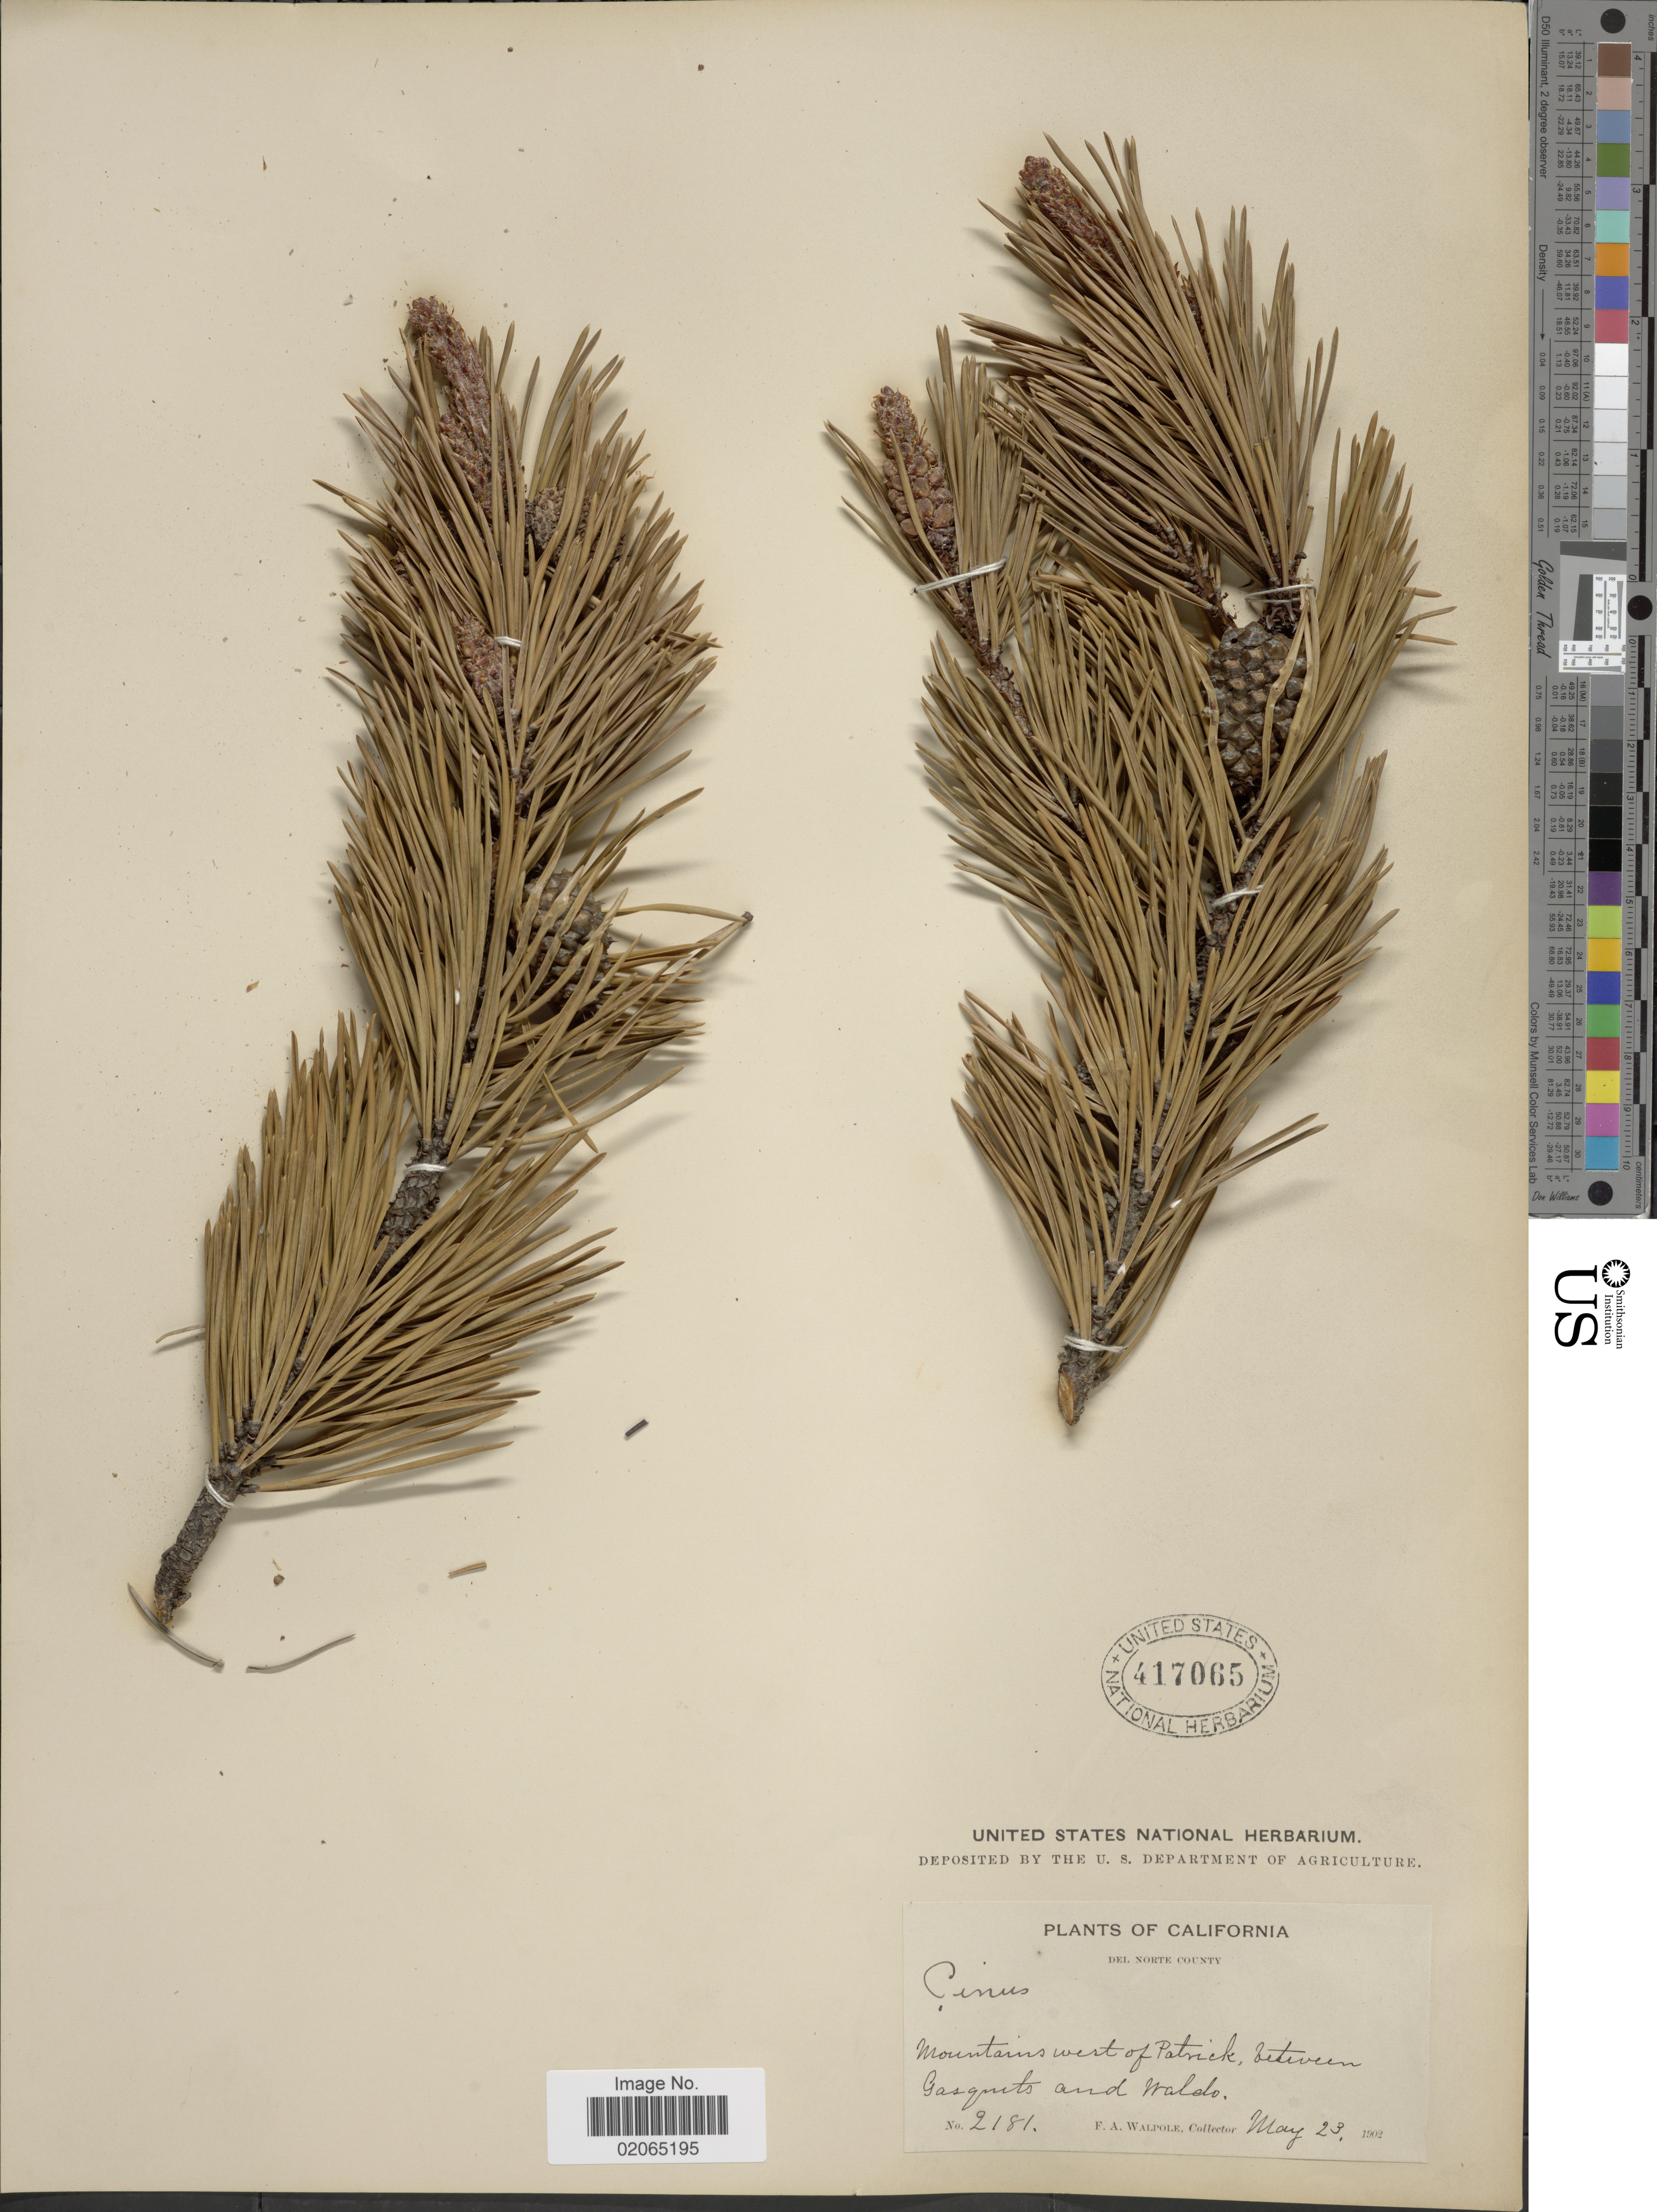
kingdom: Plantae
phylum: Tracheophyta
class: Pinopsida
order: Pinales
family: Pinaceae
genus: Pinus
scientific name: Pinus sp.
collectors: F. Walpole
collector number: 2181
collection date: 1902-05-23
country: United States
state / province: California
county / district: Del Norte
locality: Del Norte County, Mountains west of Patrick, between Gasquets and Waldo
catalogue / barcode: US 417065